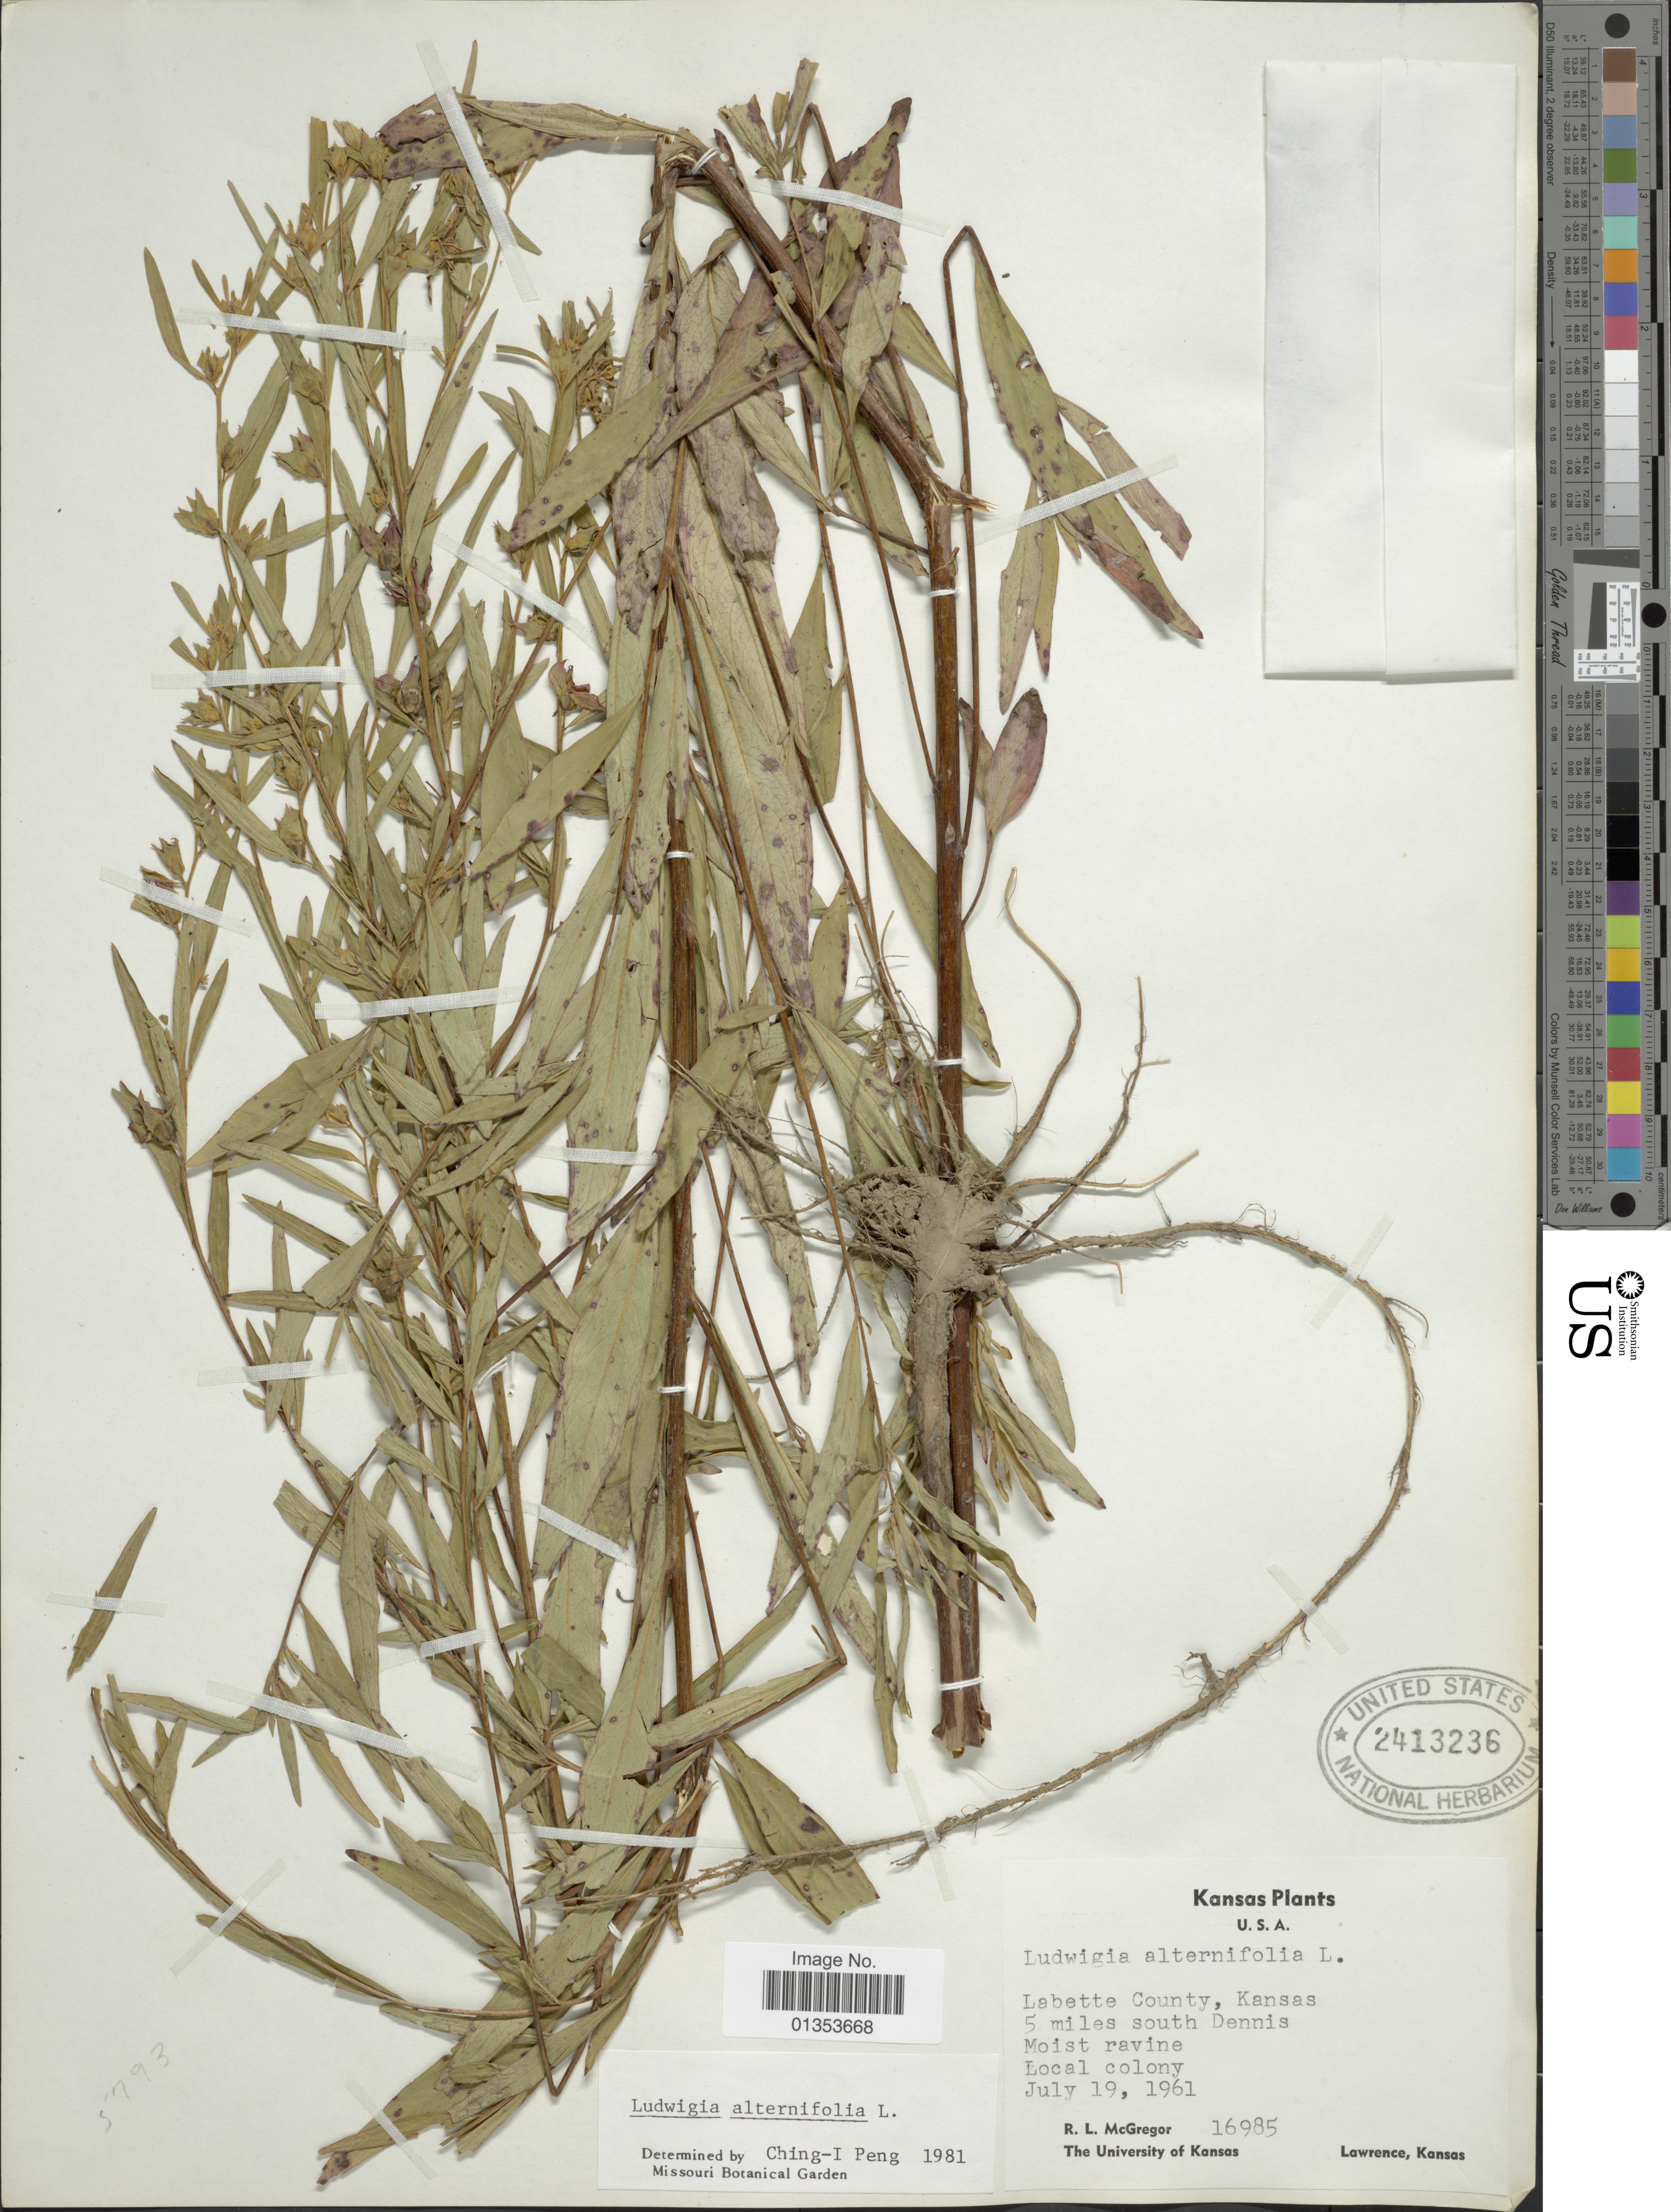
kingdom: Plantae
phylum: Tracheophyta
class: Magnoliopsida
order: Myrtales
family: Onagraceae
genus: Ludwigia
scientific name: Ludwigia alternifolia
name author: L.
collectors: R. McGregor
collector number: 16985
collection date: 1961-07-19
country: United States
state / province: Kansas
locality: Labette County, Kansas 5 miles south Dennis, moist ravine, local colony, Lawrence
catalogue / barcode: US 2413236